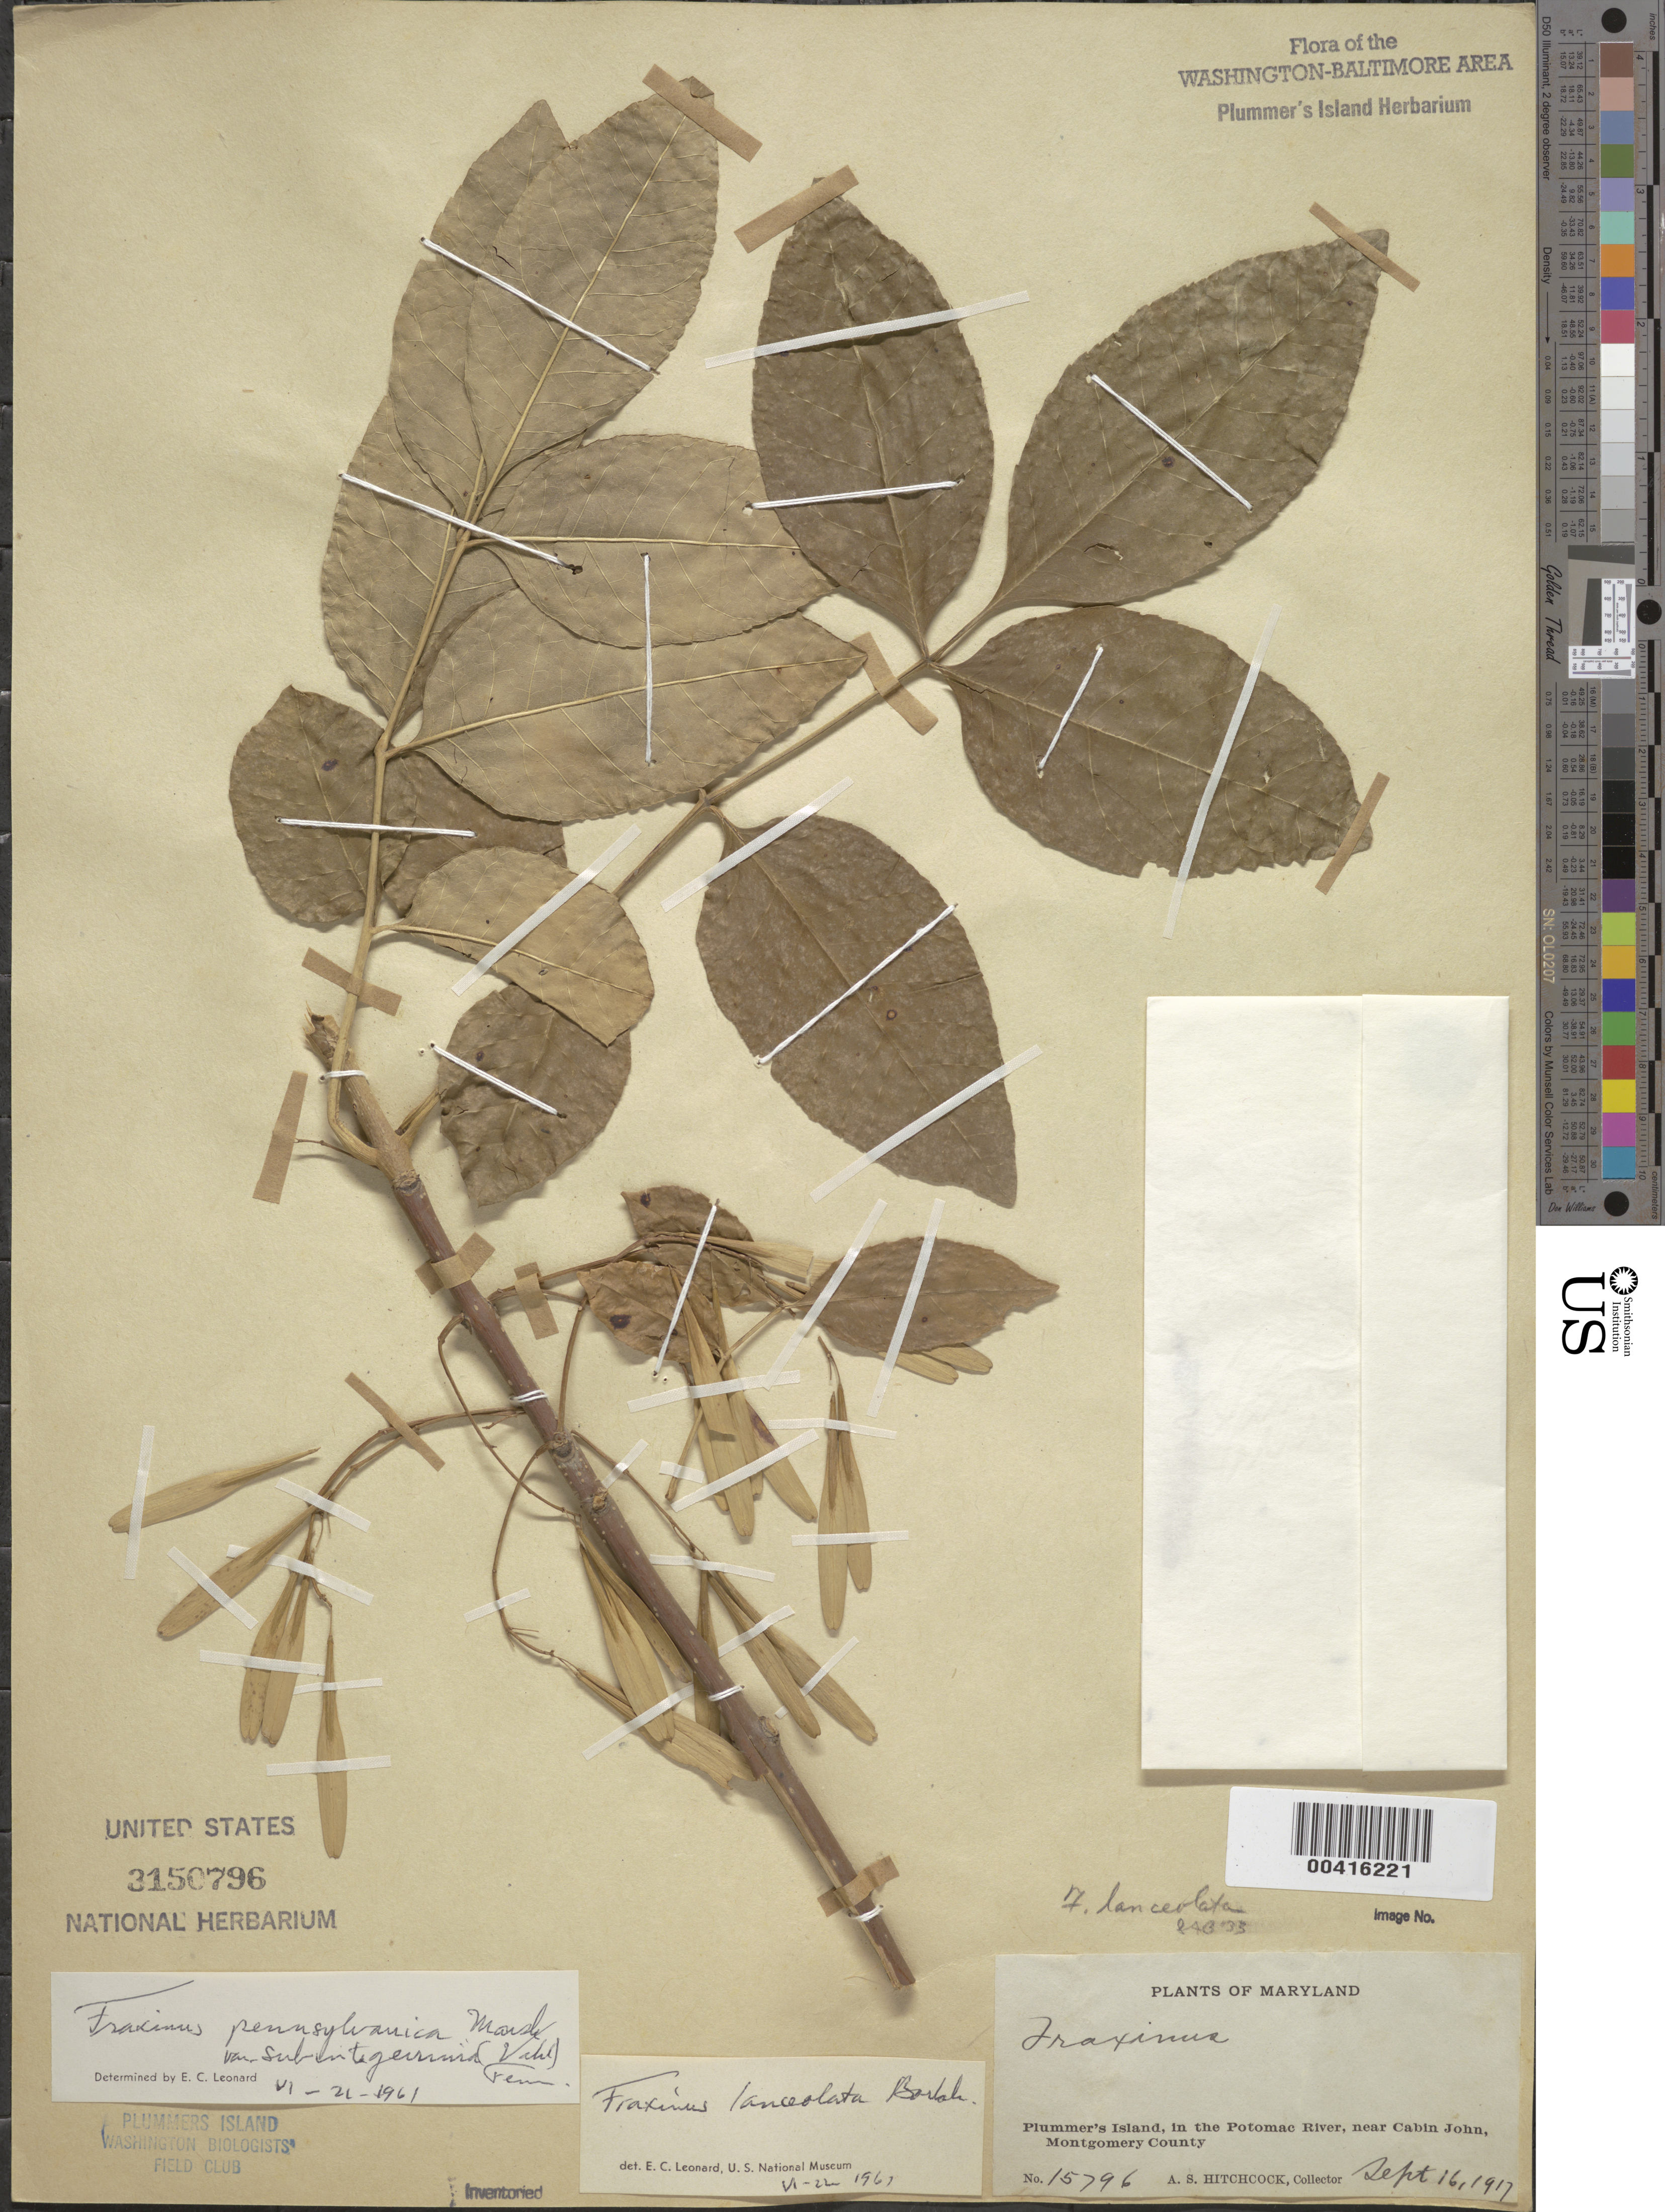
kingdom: Plantae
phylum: Tracheophyta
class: Magnoliopsida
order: Lamiales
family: Oleaceae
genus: Fraxinus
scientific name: Fraxinus pennsylvanica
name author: Marshall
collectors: A. S. Hitchcock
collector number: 15796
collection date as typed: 16 Sep 1917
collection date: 1917-09-16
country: United States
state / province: Maryland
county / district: Montgomery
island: Plummers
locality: Plummer's Island C. & O. Canal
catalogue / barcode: US 3150796